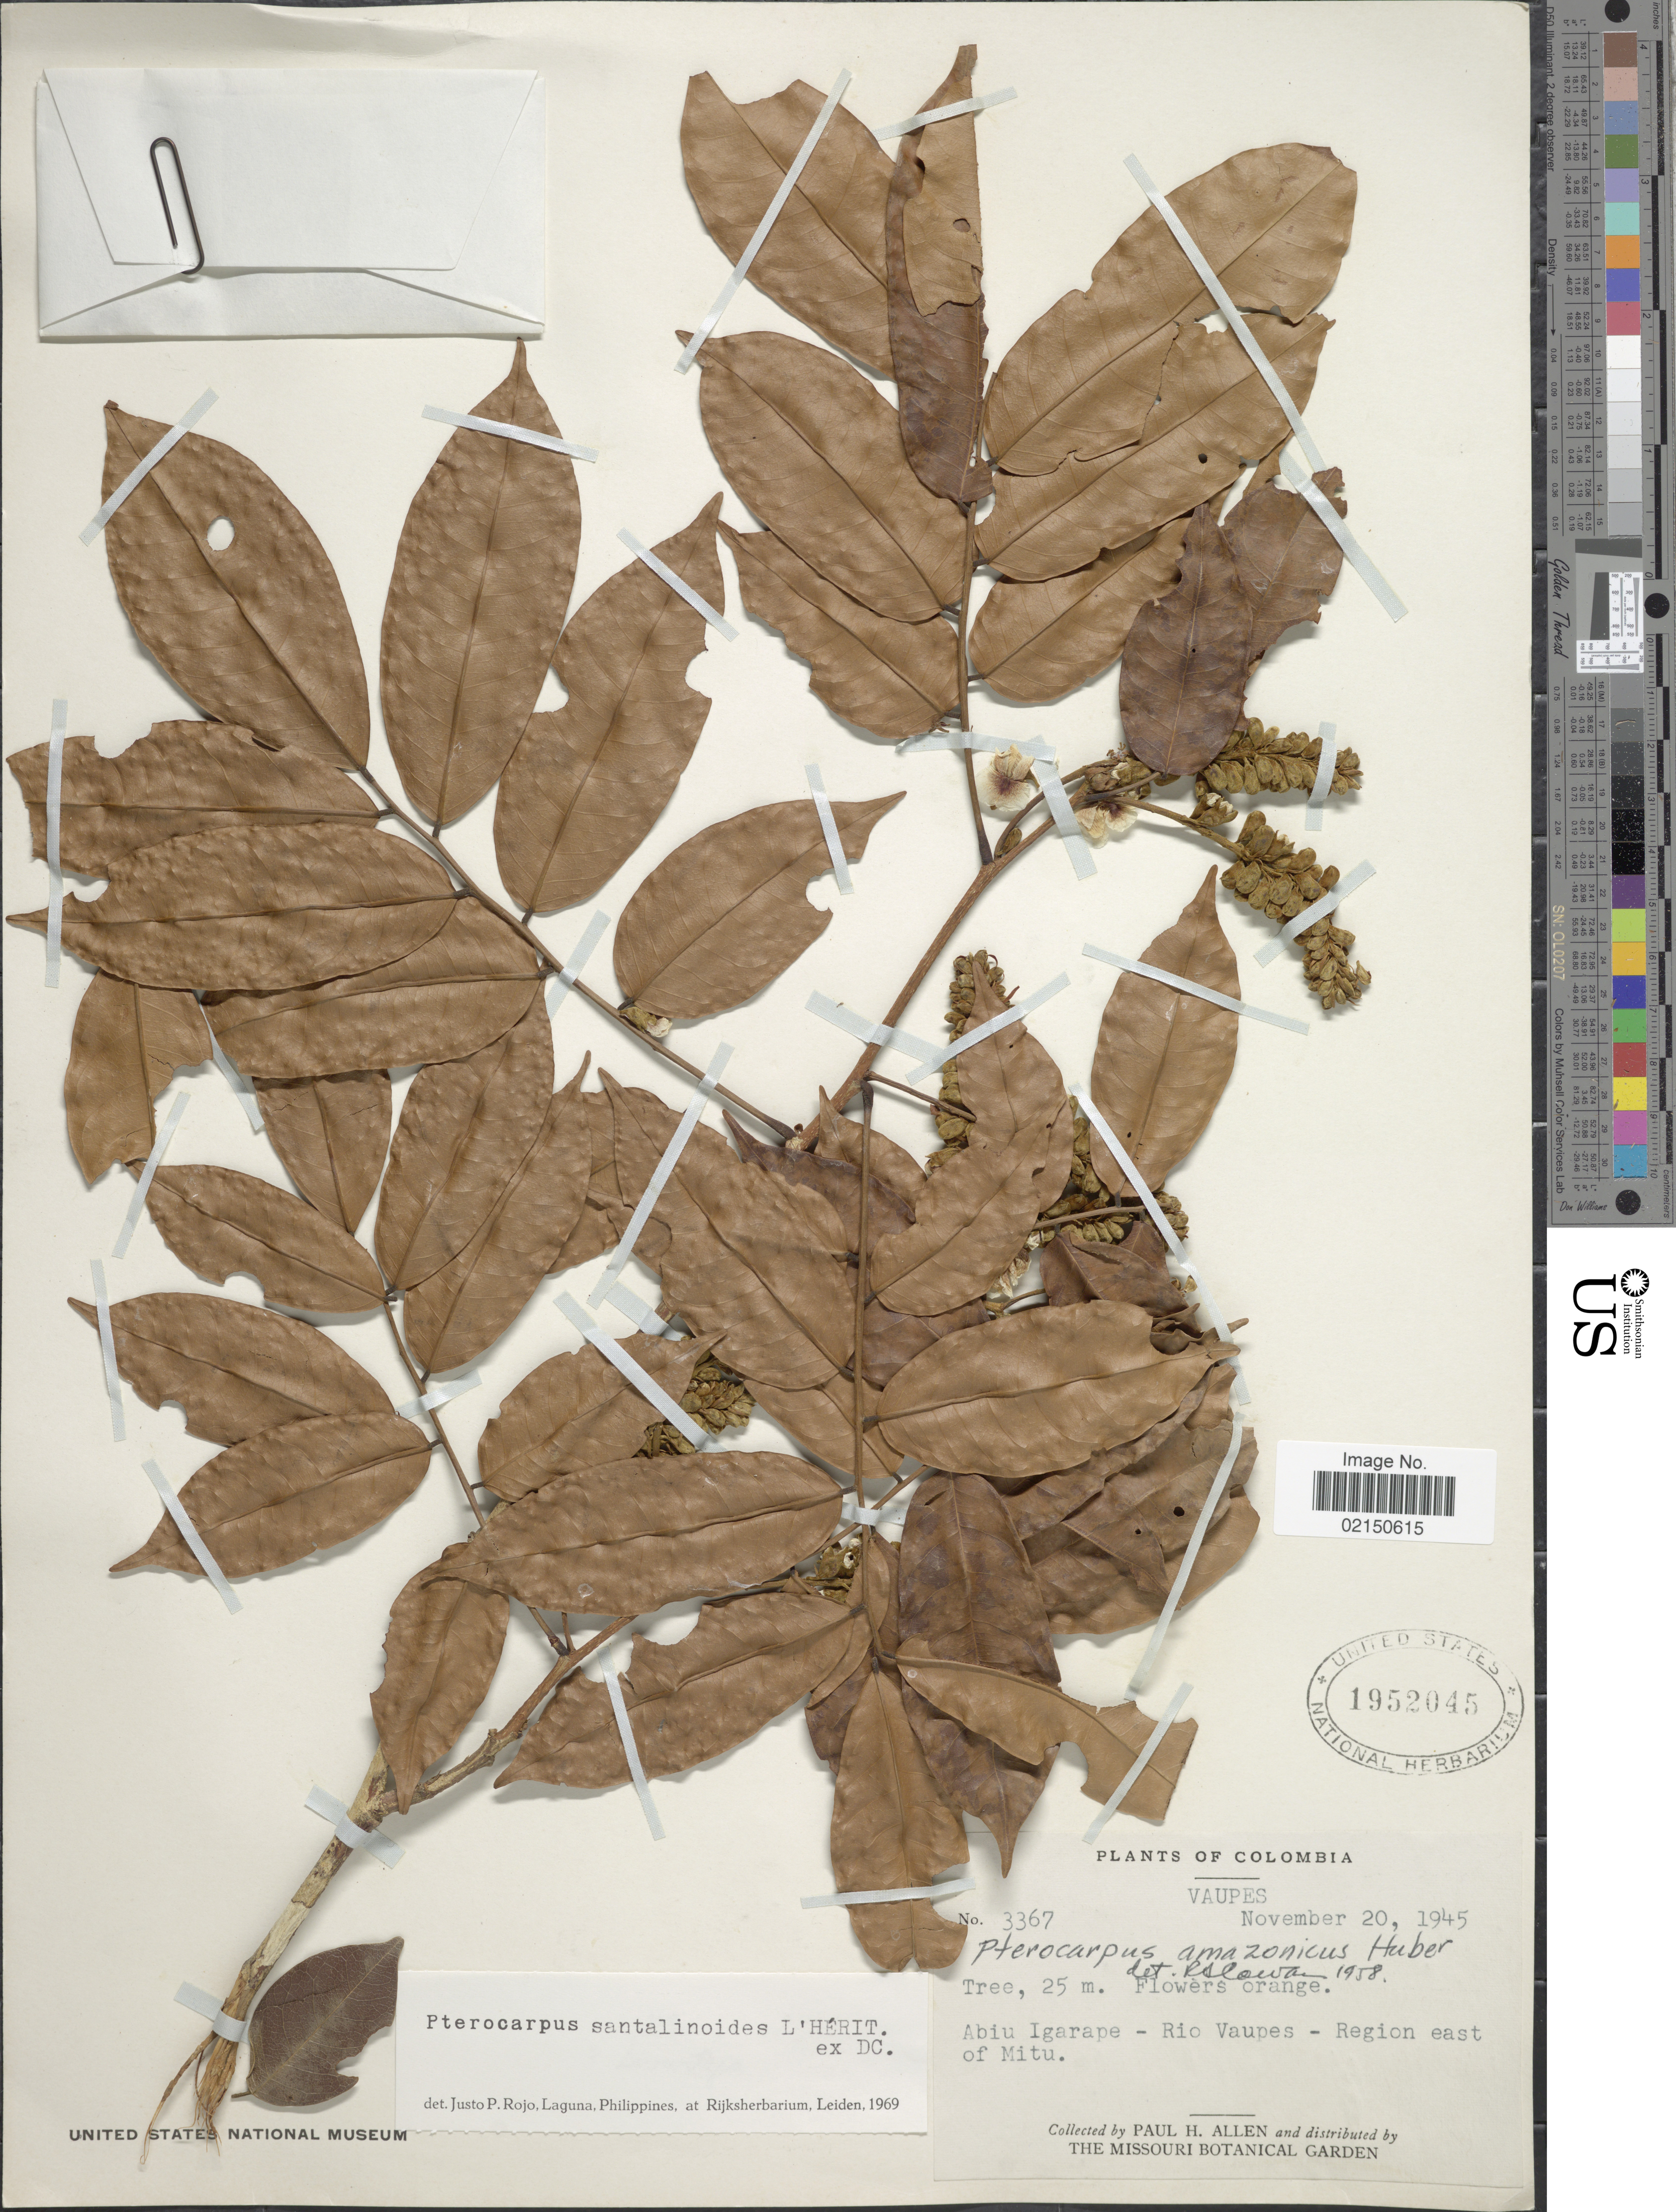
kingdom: Plantae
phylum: Tracheophyta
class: Magnoliopsida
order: Fabales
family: Fabaceae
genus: Pterocarpus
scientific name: Pterocarpus santalinoides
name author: L'Hér. ex DC.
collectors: P. H. Allen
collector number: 3367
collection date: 1945-11-20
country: Colombia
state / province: Vaupés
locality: Abiu Igarape - Rio Vaupes - Region east of Mitu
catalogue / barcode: US 1952045